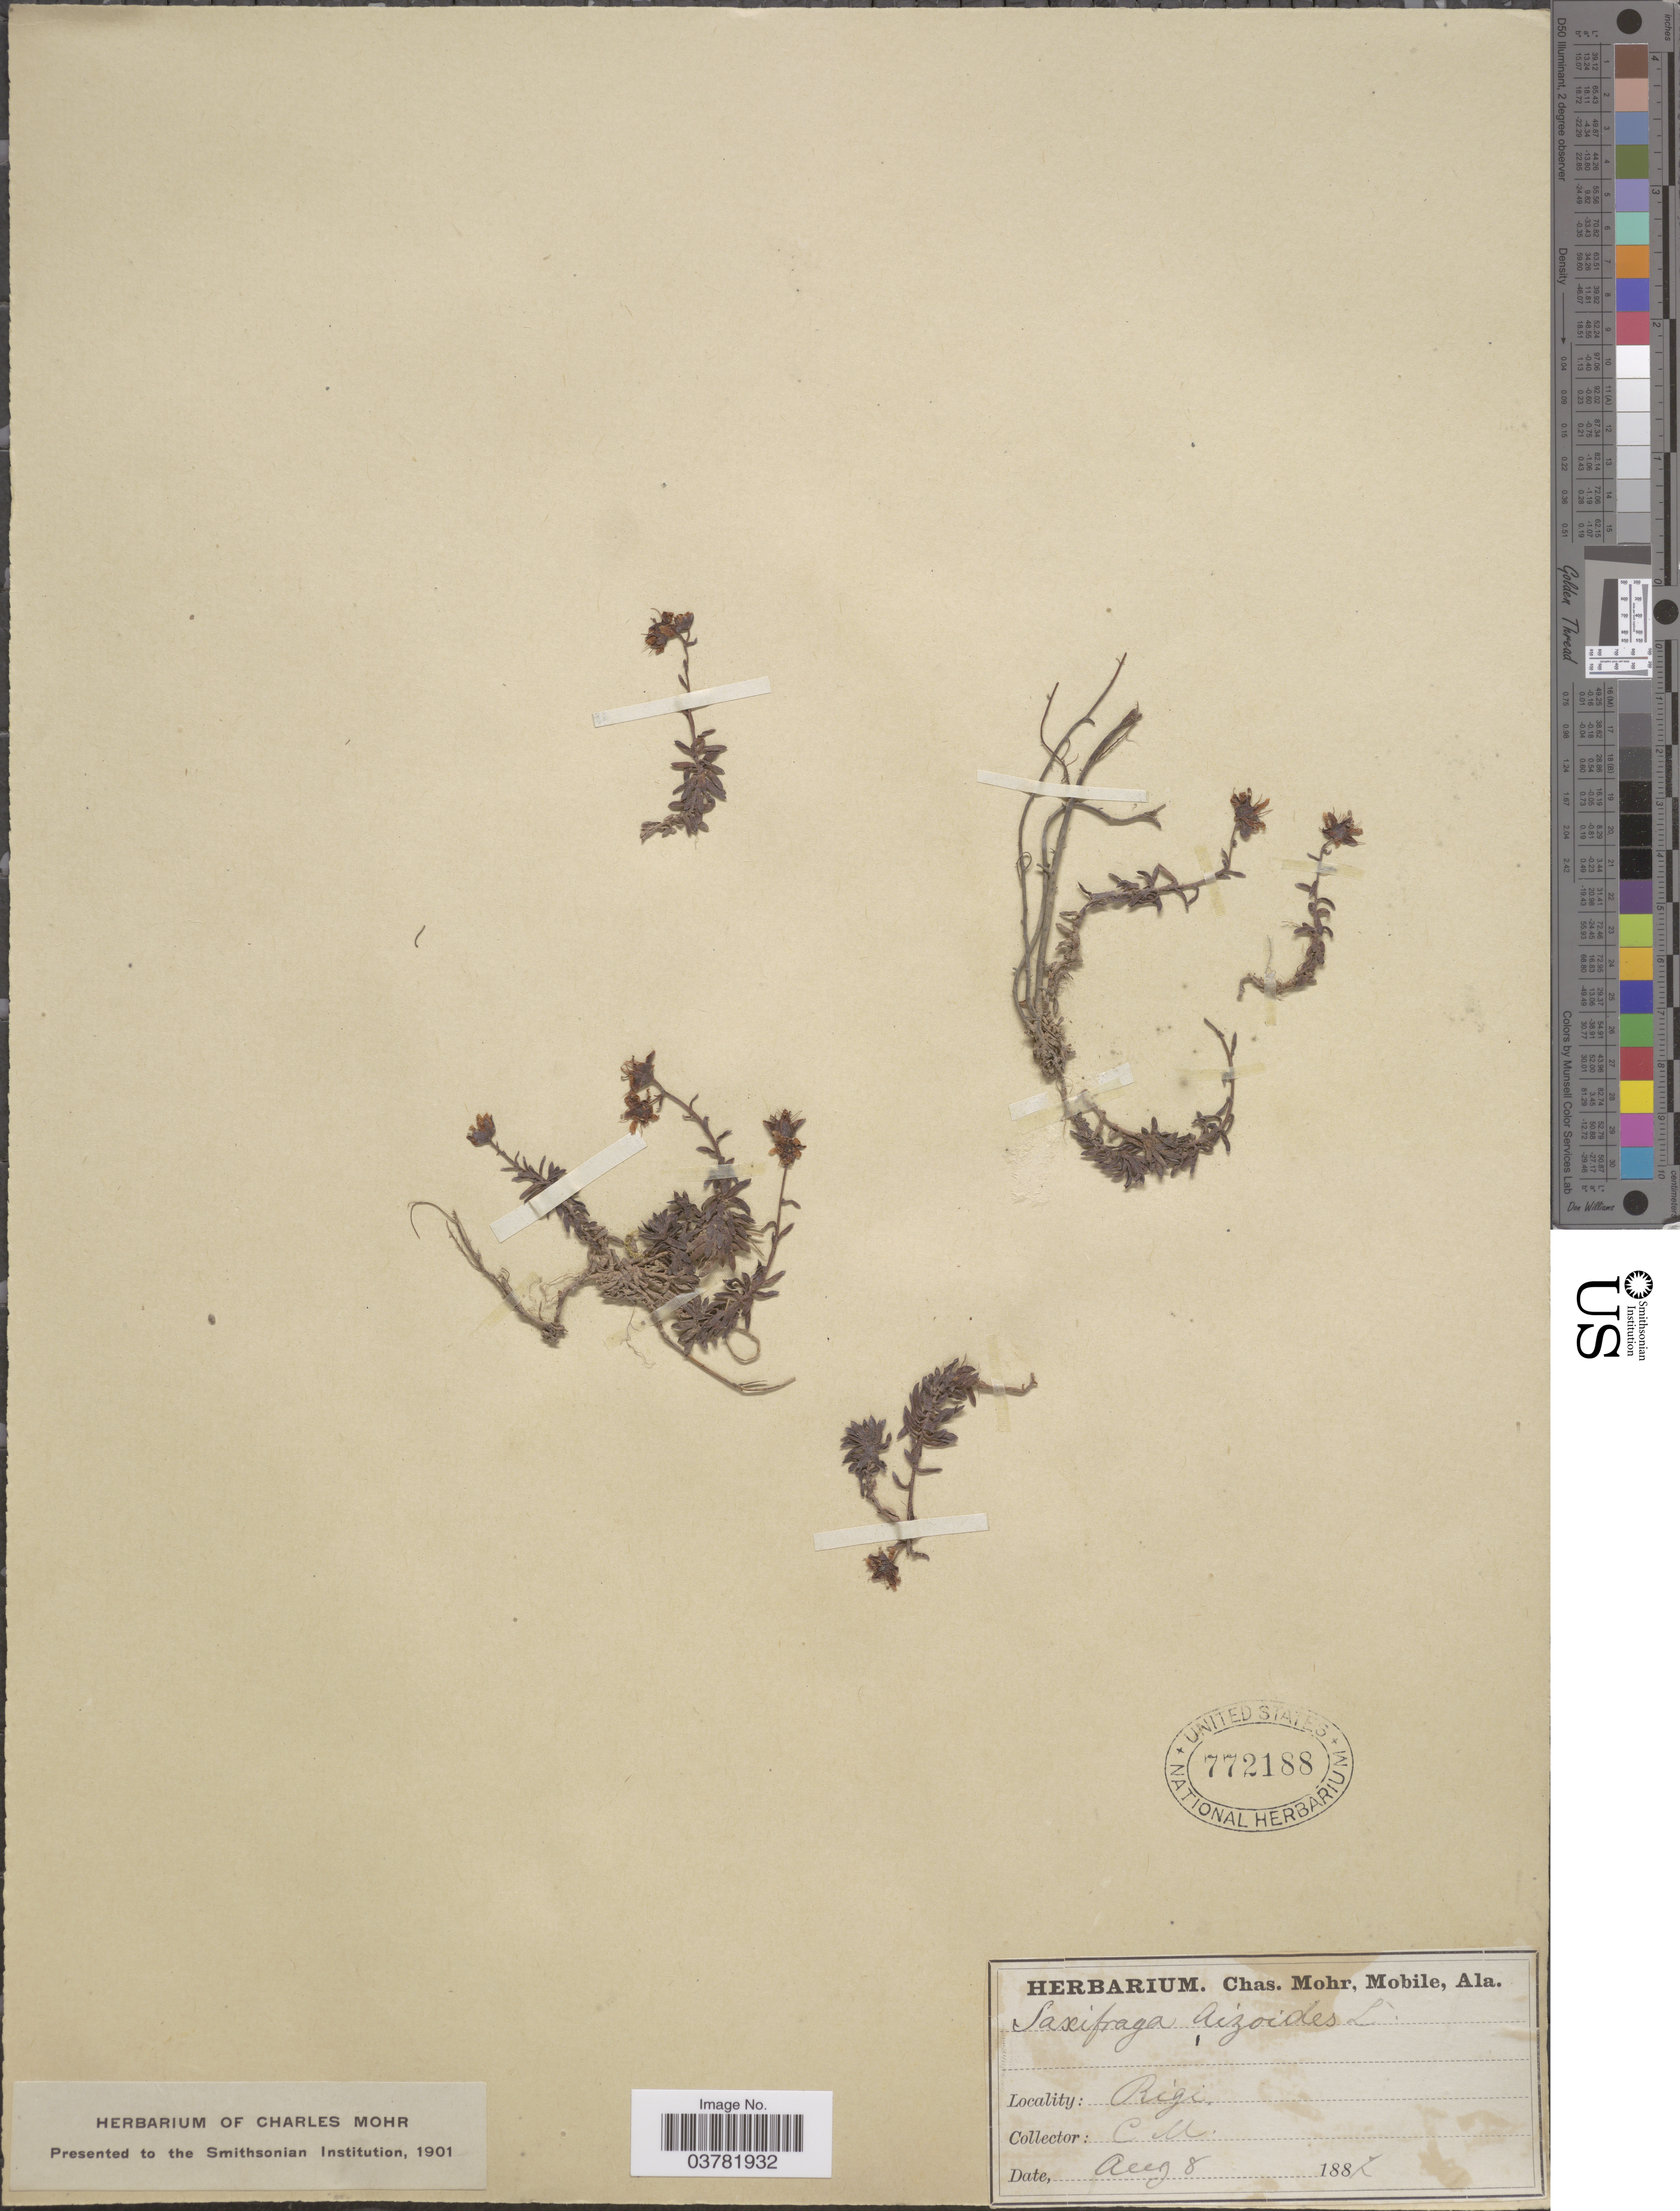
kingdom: Plantae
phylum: Tracheophyta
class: Magnoliopsida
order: Saxifragales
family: Saxifragaceae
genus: Saxifraga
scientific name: Saxifraga aizoides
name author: L.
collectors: C. T. Mohr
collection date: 1887-08-08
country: Switzerland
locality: Rigi.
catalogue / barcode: US 772188